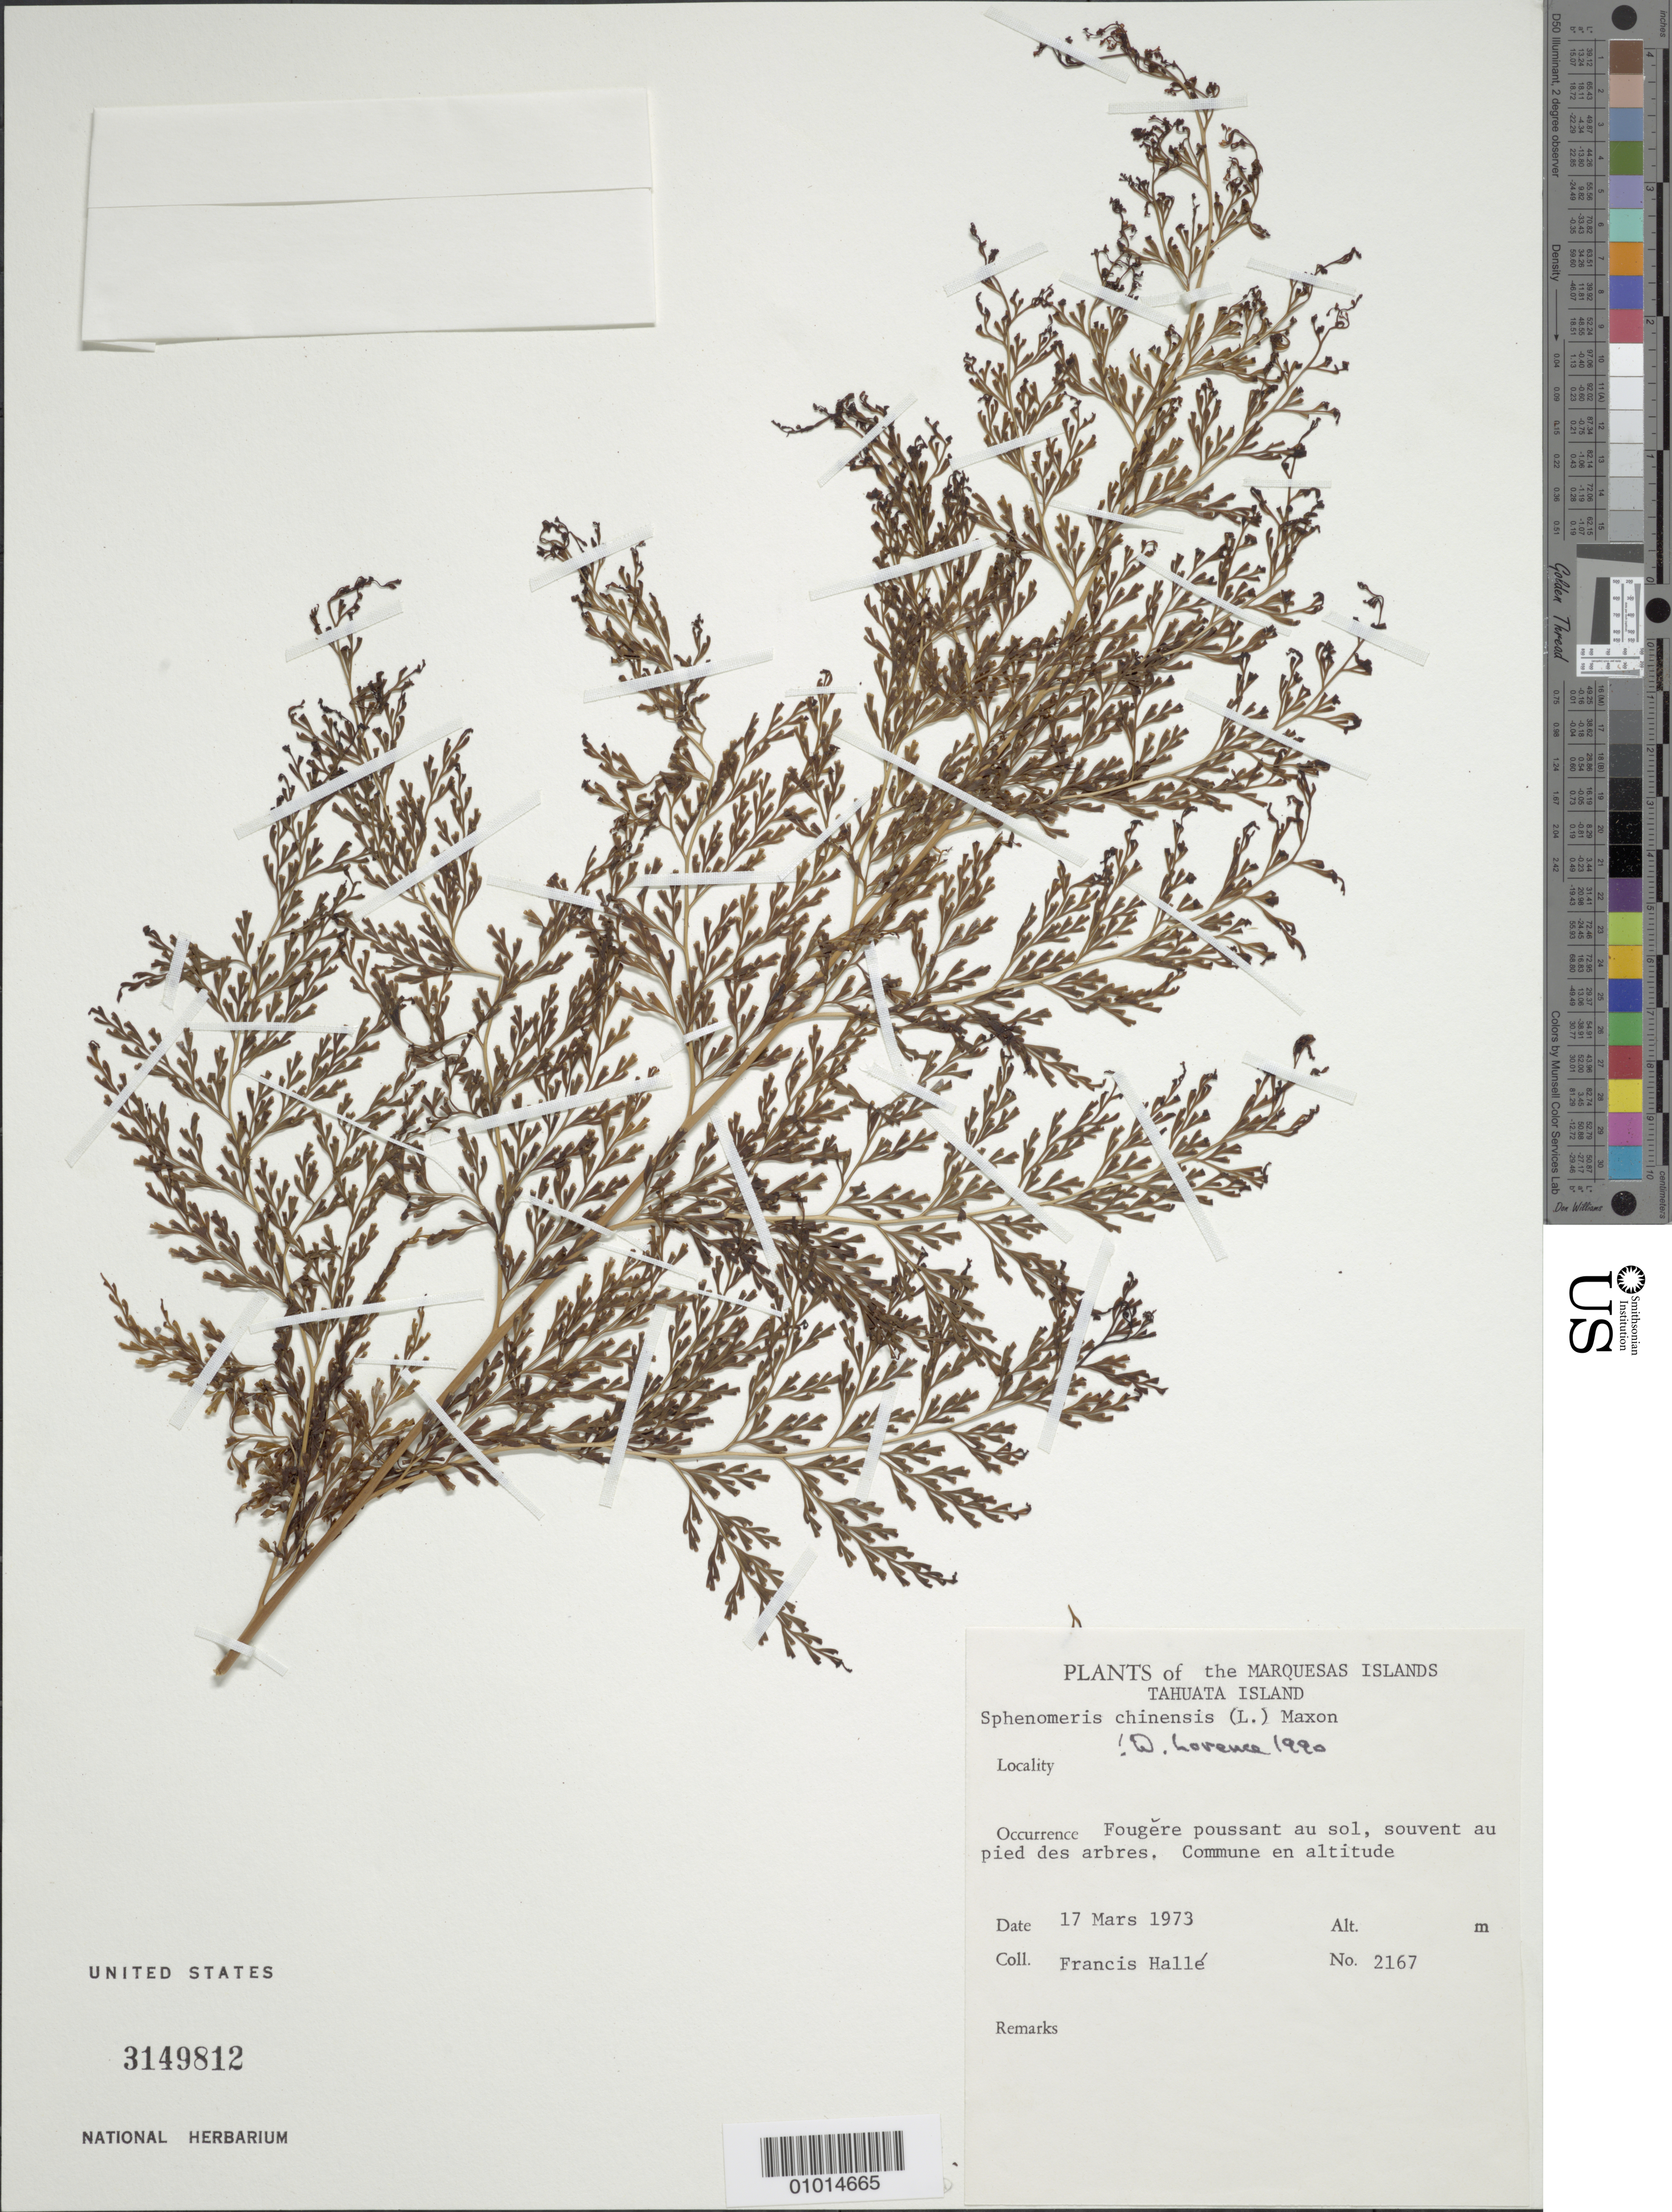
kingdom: Plantae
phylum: Tracheophyta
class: Polypodiopsida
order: Polypodiales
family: Lindsaeaceae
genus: Sphenomeris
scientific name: Sphenomeris chinensis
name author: (L.) Maxon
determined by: Lorence, David H., (PTBG), National Tropical Botanical Garden (UNITED STATES)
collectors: F. Hallé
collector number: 2167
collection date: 1973-03-17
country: French Polynesia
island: Tahuata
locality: s.l.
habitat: Fougere poussant au sol, souvent au pied des arbres: commun en altitude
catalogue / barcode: US 3149812